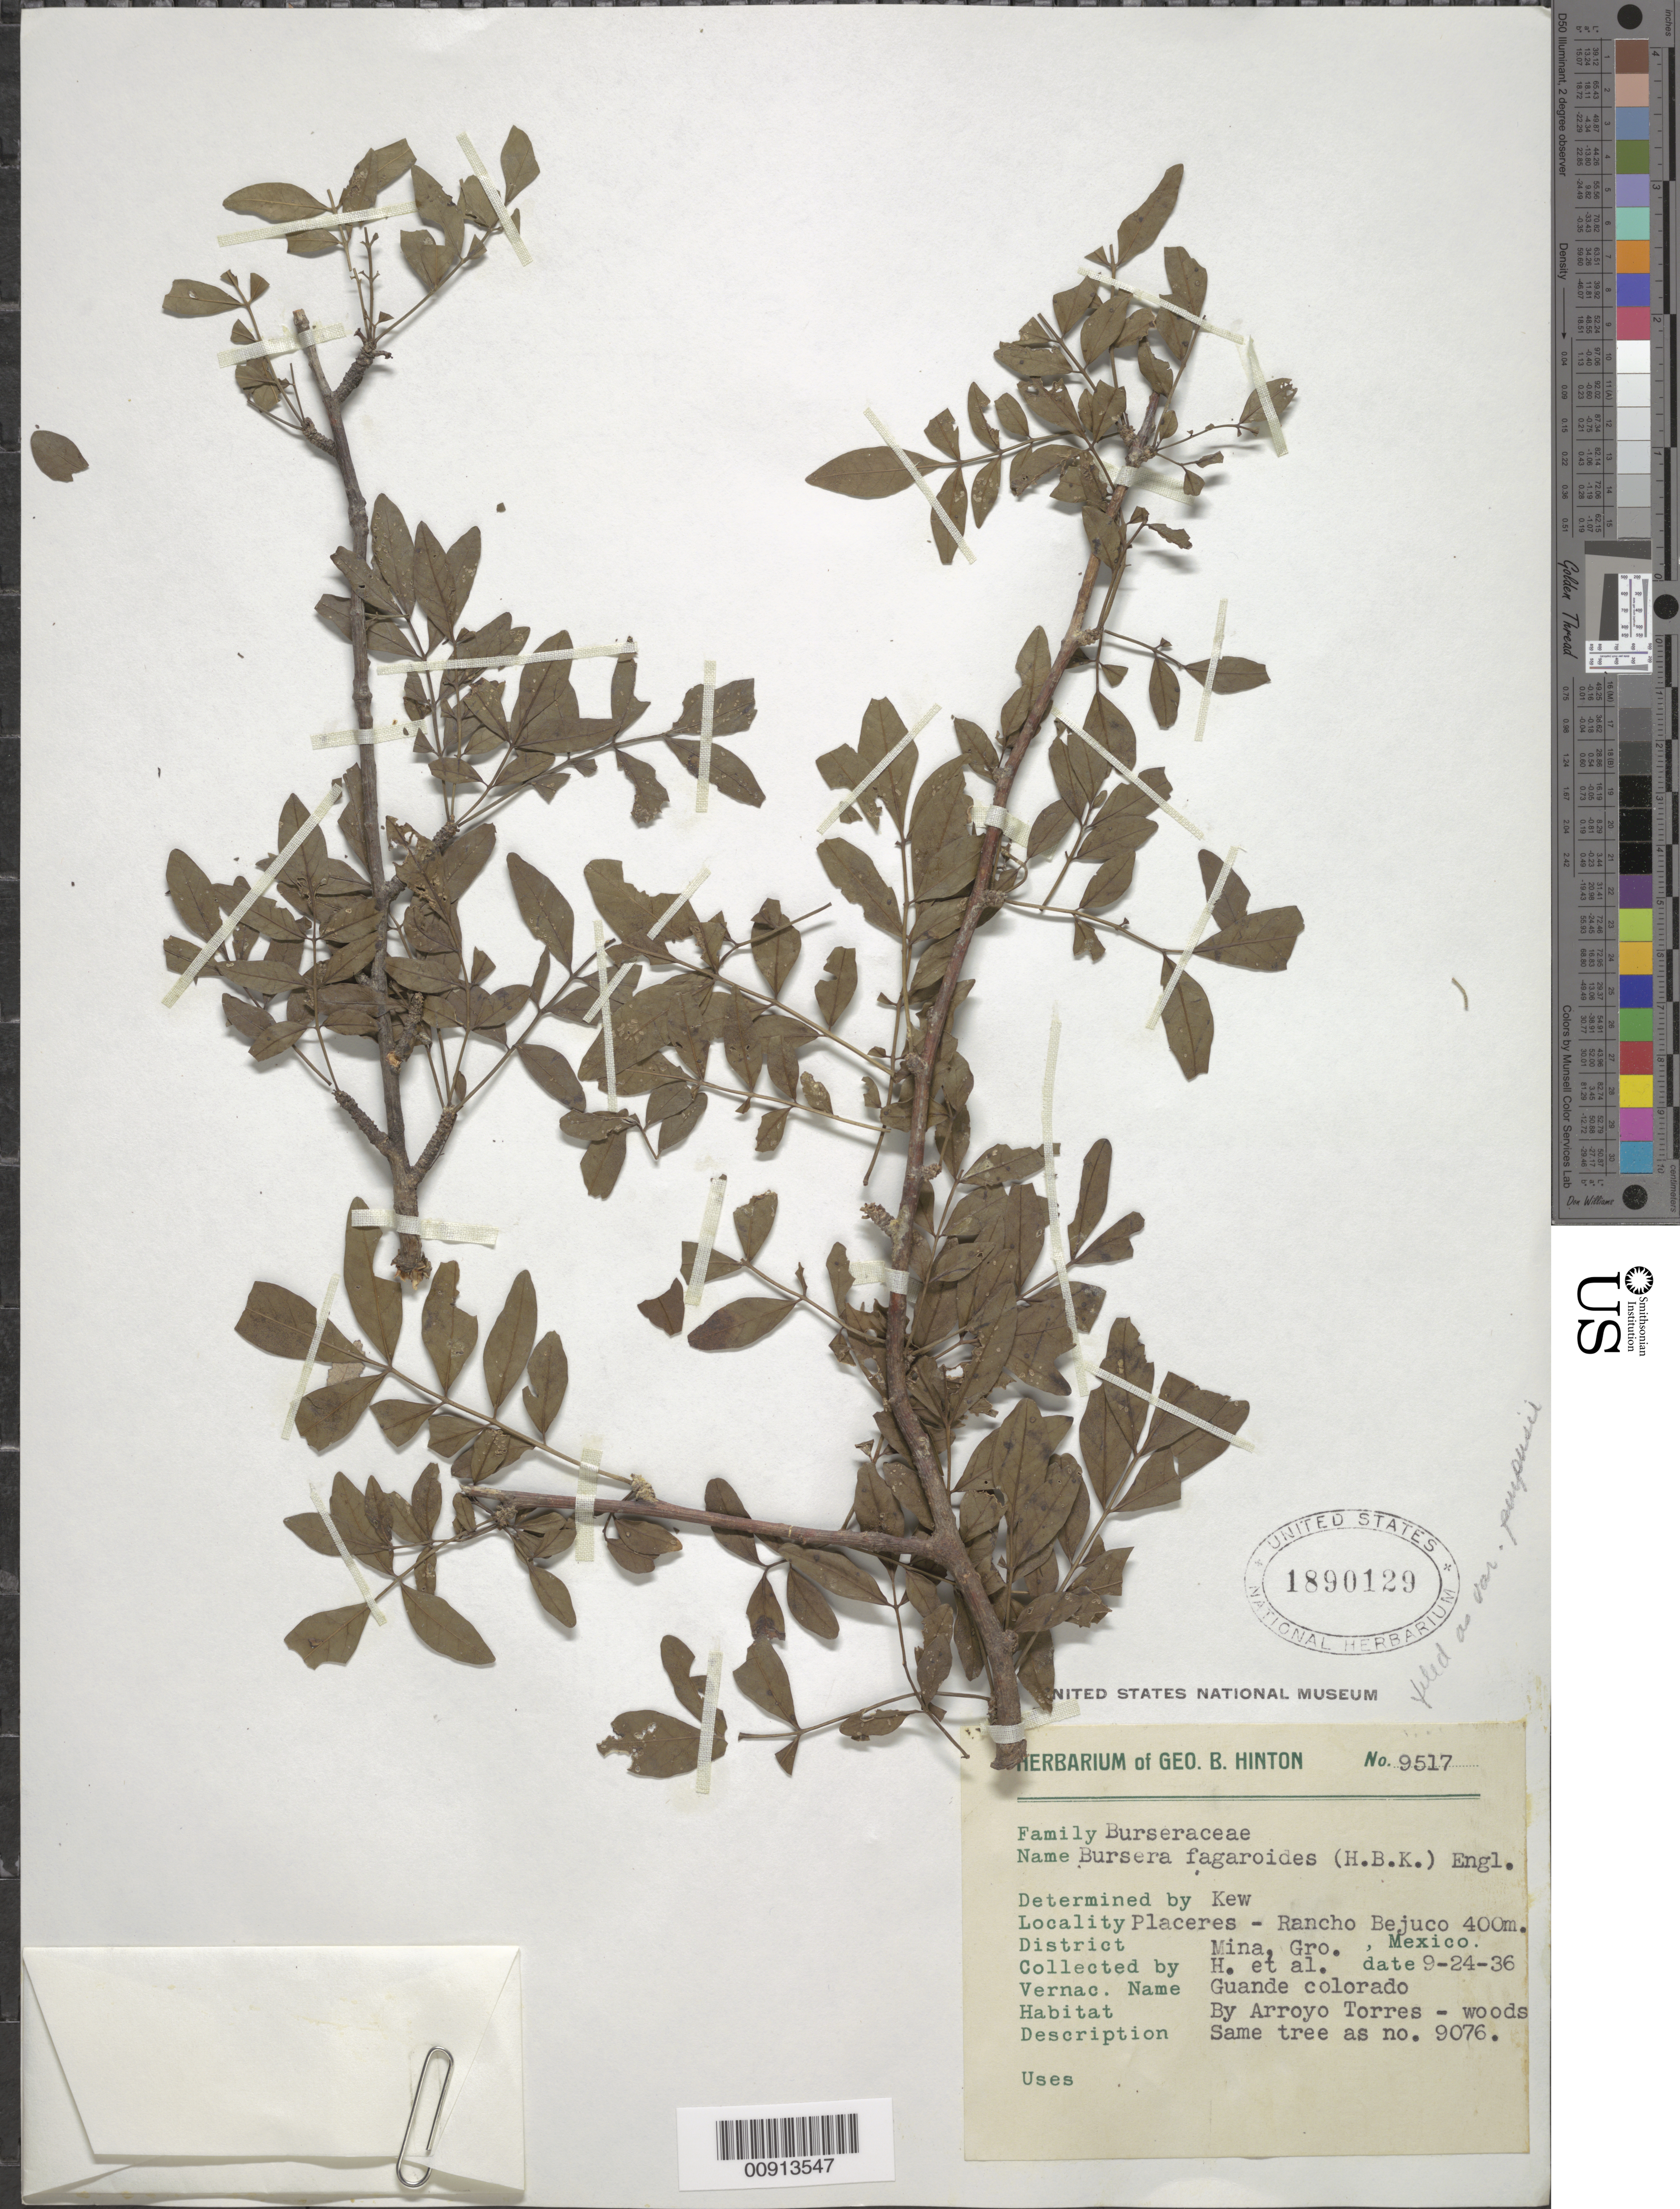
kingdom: Plantae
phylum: Tracheophyta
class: Magnoliopsida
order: Sapindales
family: Burseraceae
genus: Bursera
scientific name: Bursera fagaroides var. purpusii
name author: (Brandegee) McVaugh & Rzed.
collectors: G. B. Hinton & et al.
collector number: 9517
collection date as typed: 24 Sep 1936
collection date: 1936-09-24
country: Mexico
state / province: Guerrero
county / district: Mina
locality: Placeres - Rancho Bejuco, District Mina, Guerrero.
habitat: By Arroyo Torres - woods.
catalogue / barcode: US 1890129